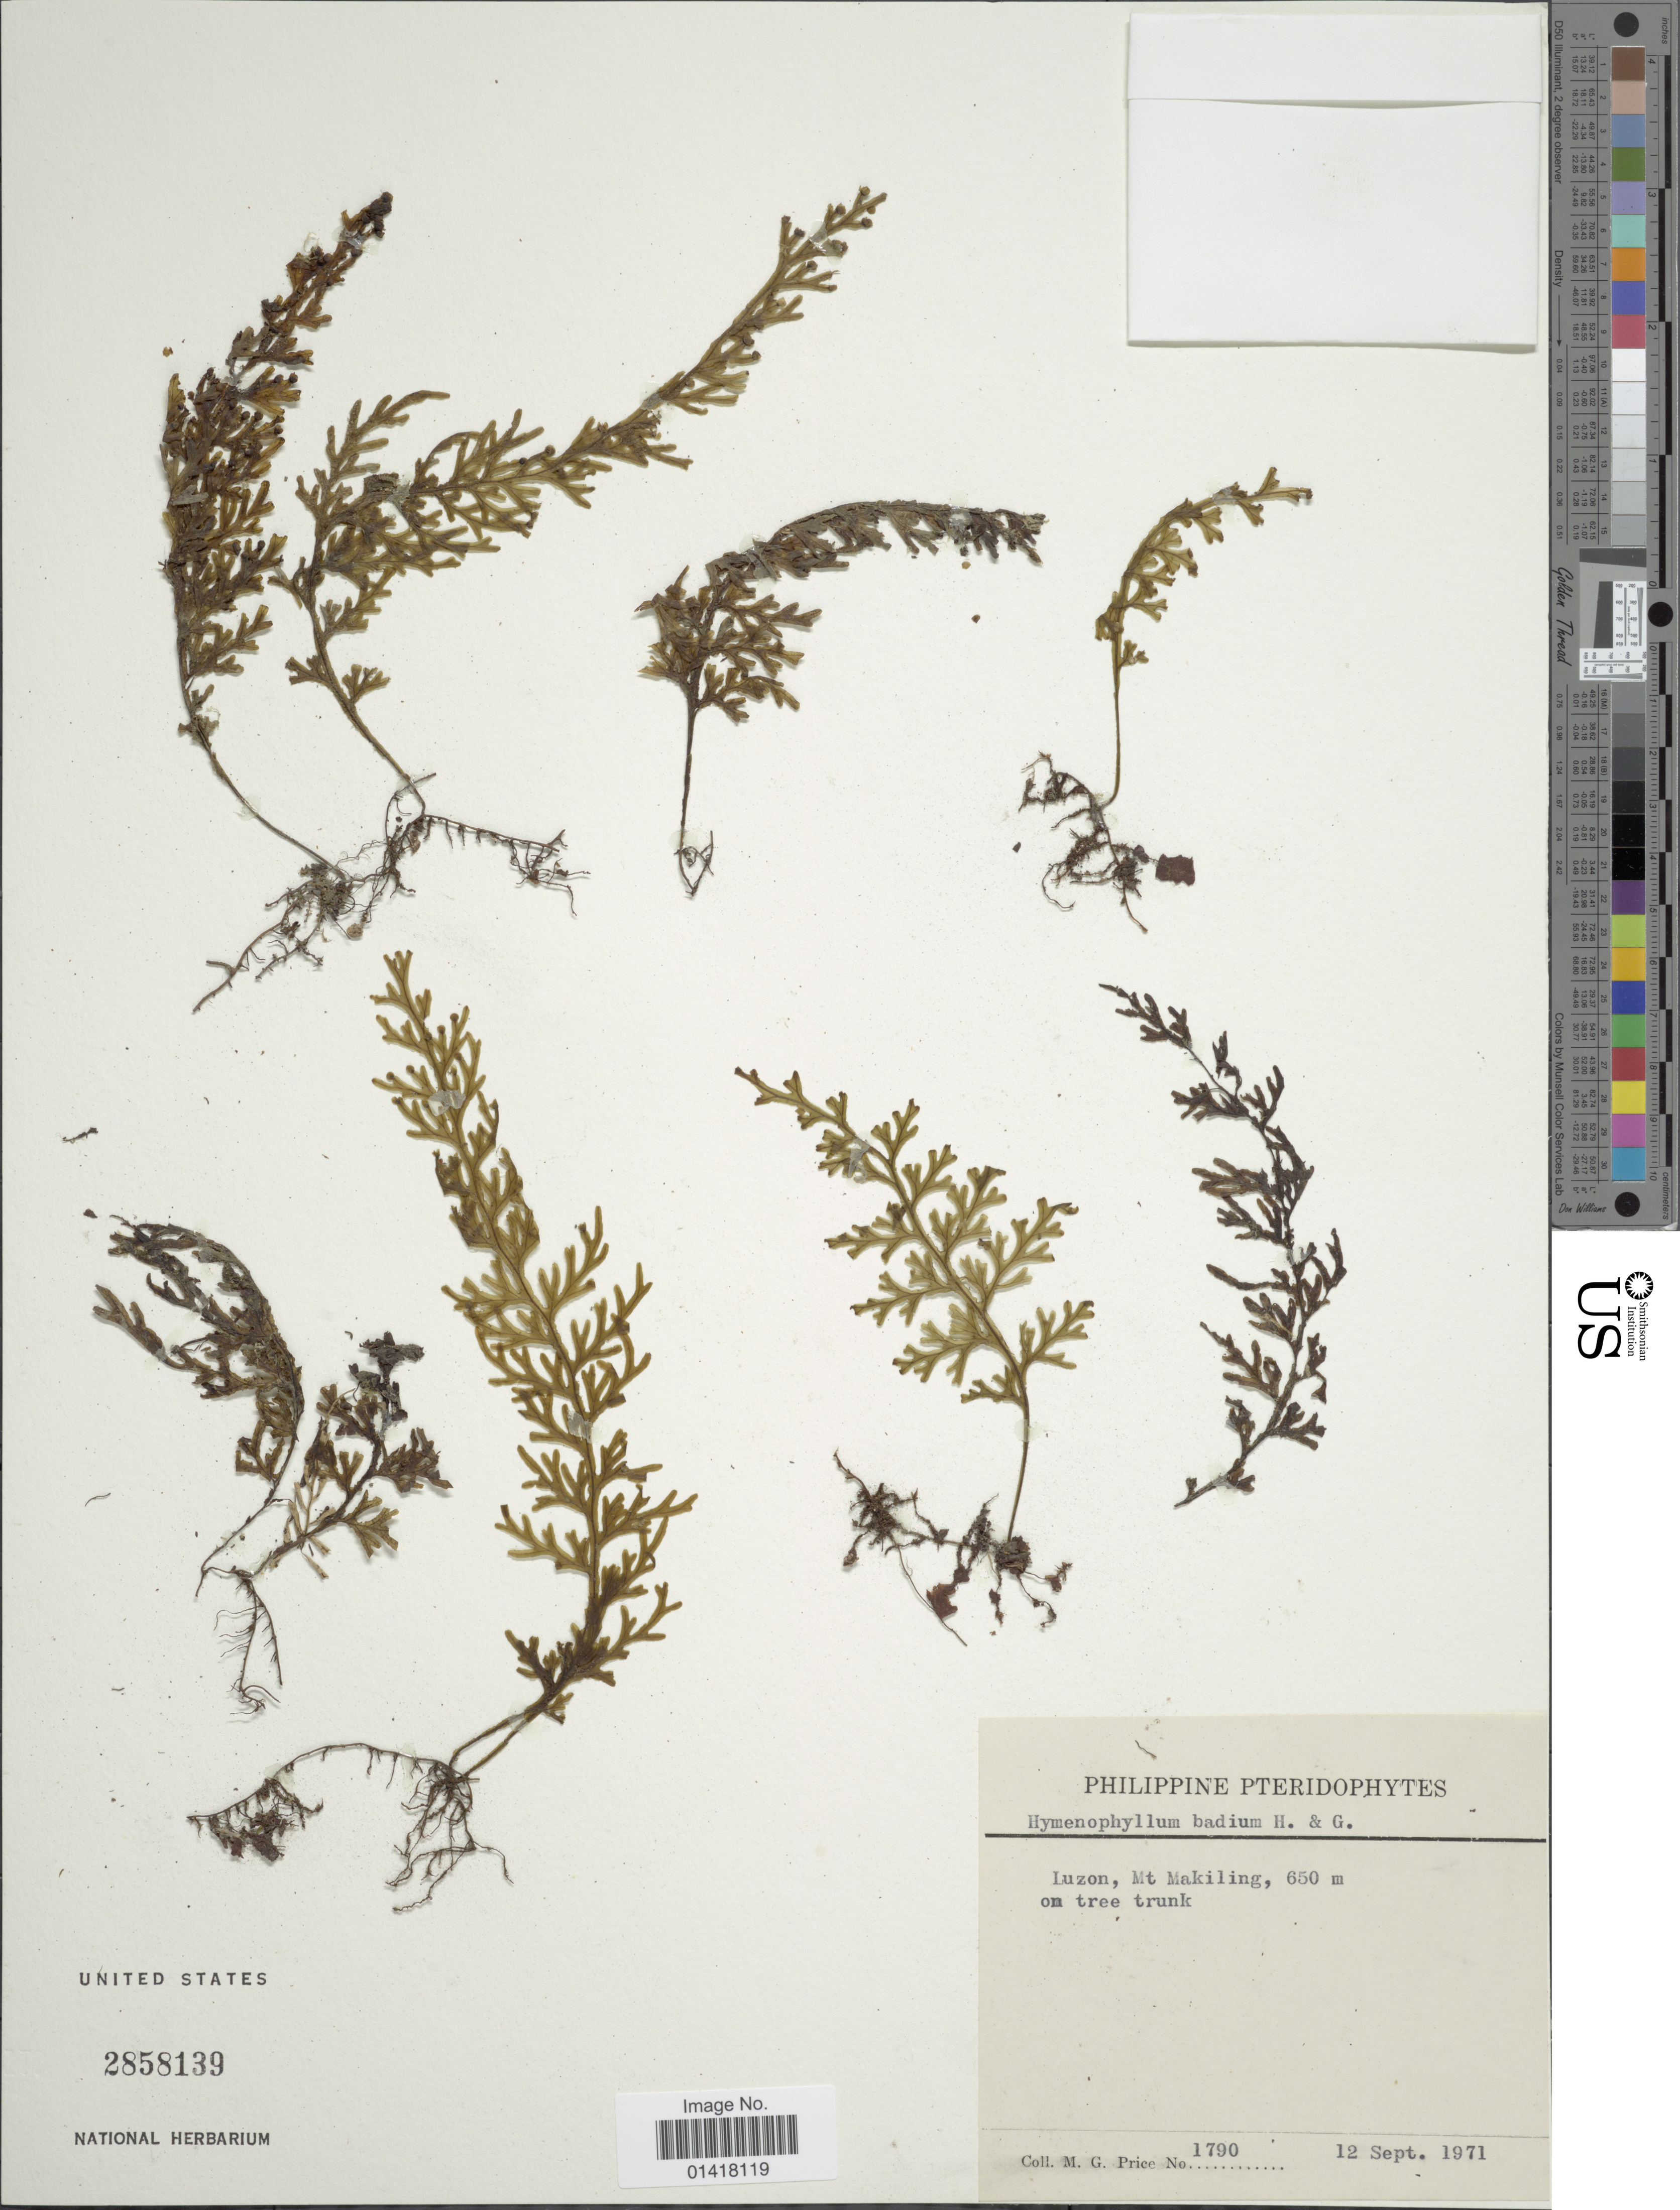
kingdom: Plantae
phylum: Tracheophyta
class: Polypodiopsida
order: Hymenophyllales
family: Hymenophyllaceae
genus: Hymenophyllum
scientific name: Hymenophyllum badium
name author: Hook. & Grev.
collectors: M. G. Price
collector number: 1790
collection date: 1971-09-12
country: Philippines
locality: Mt. Makiling. Luzon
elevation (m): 650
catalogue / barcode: US 2858139